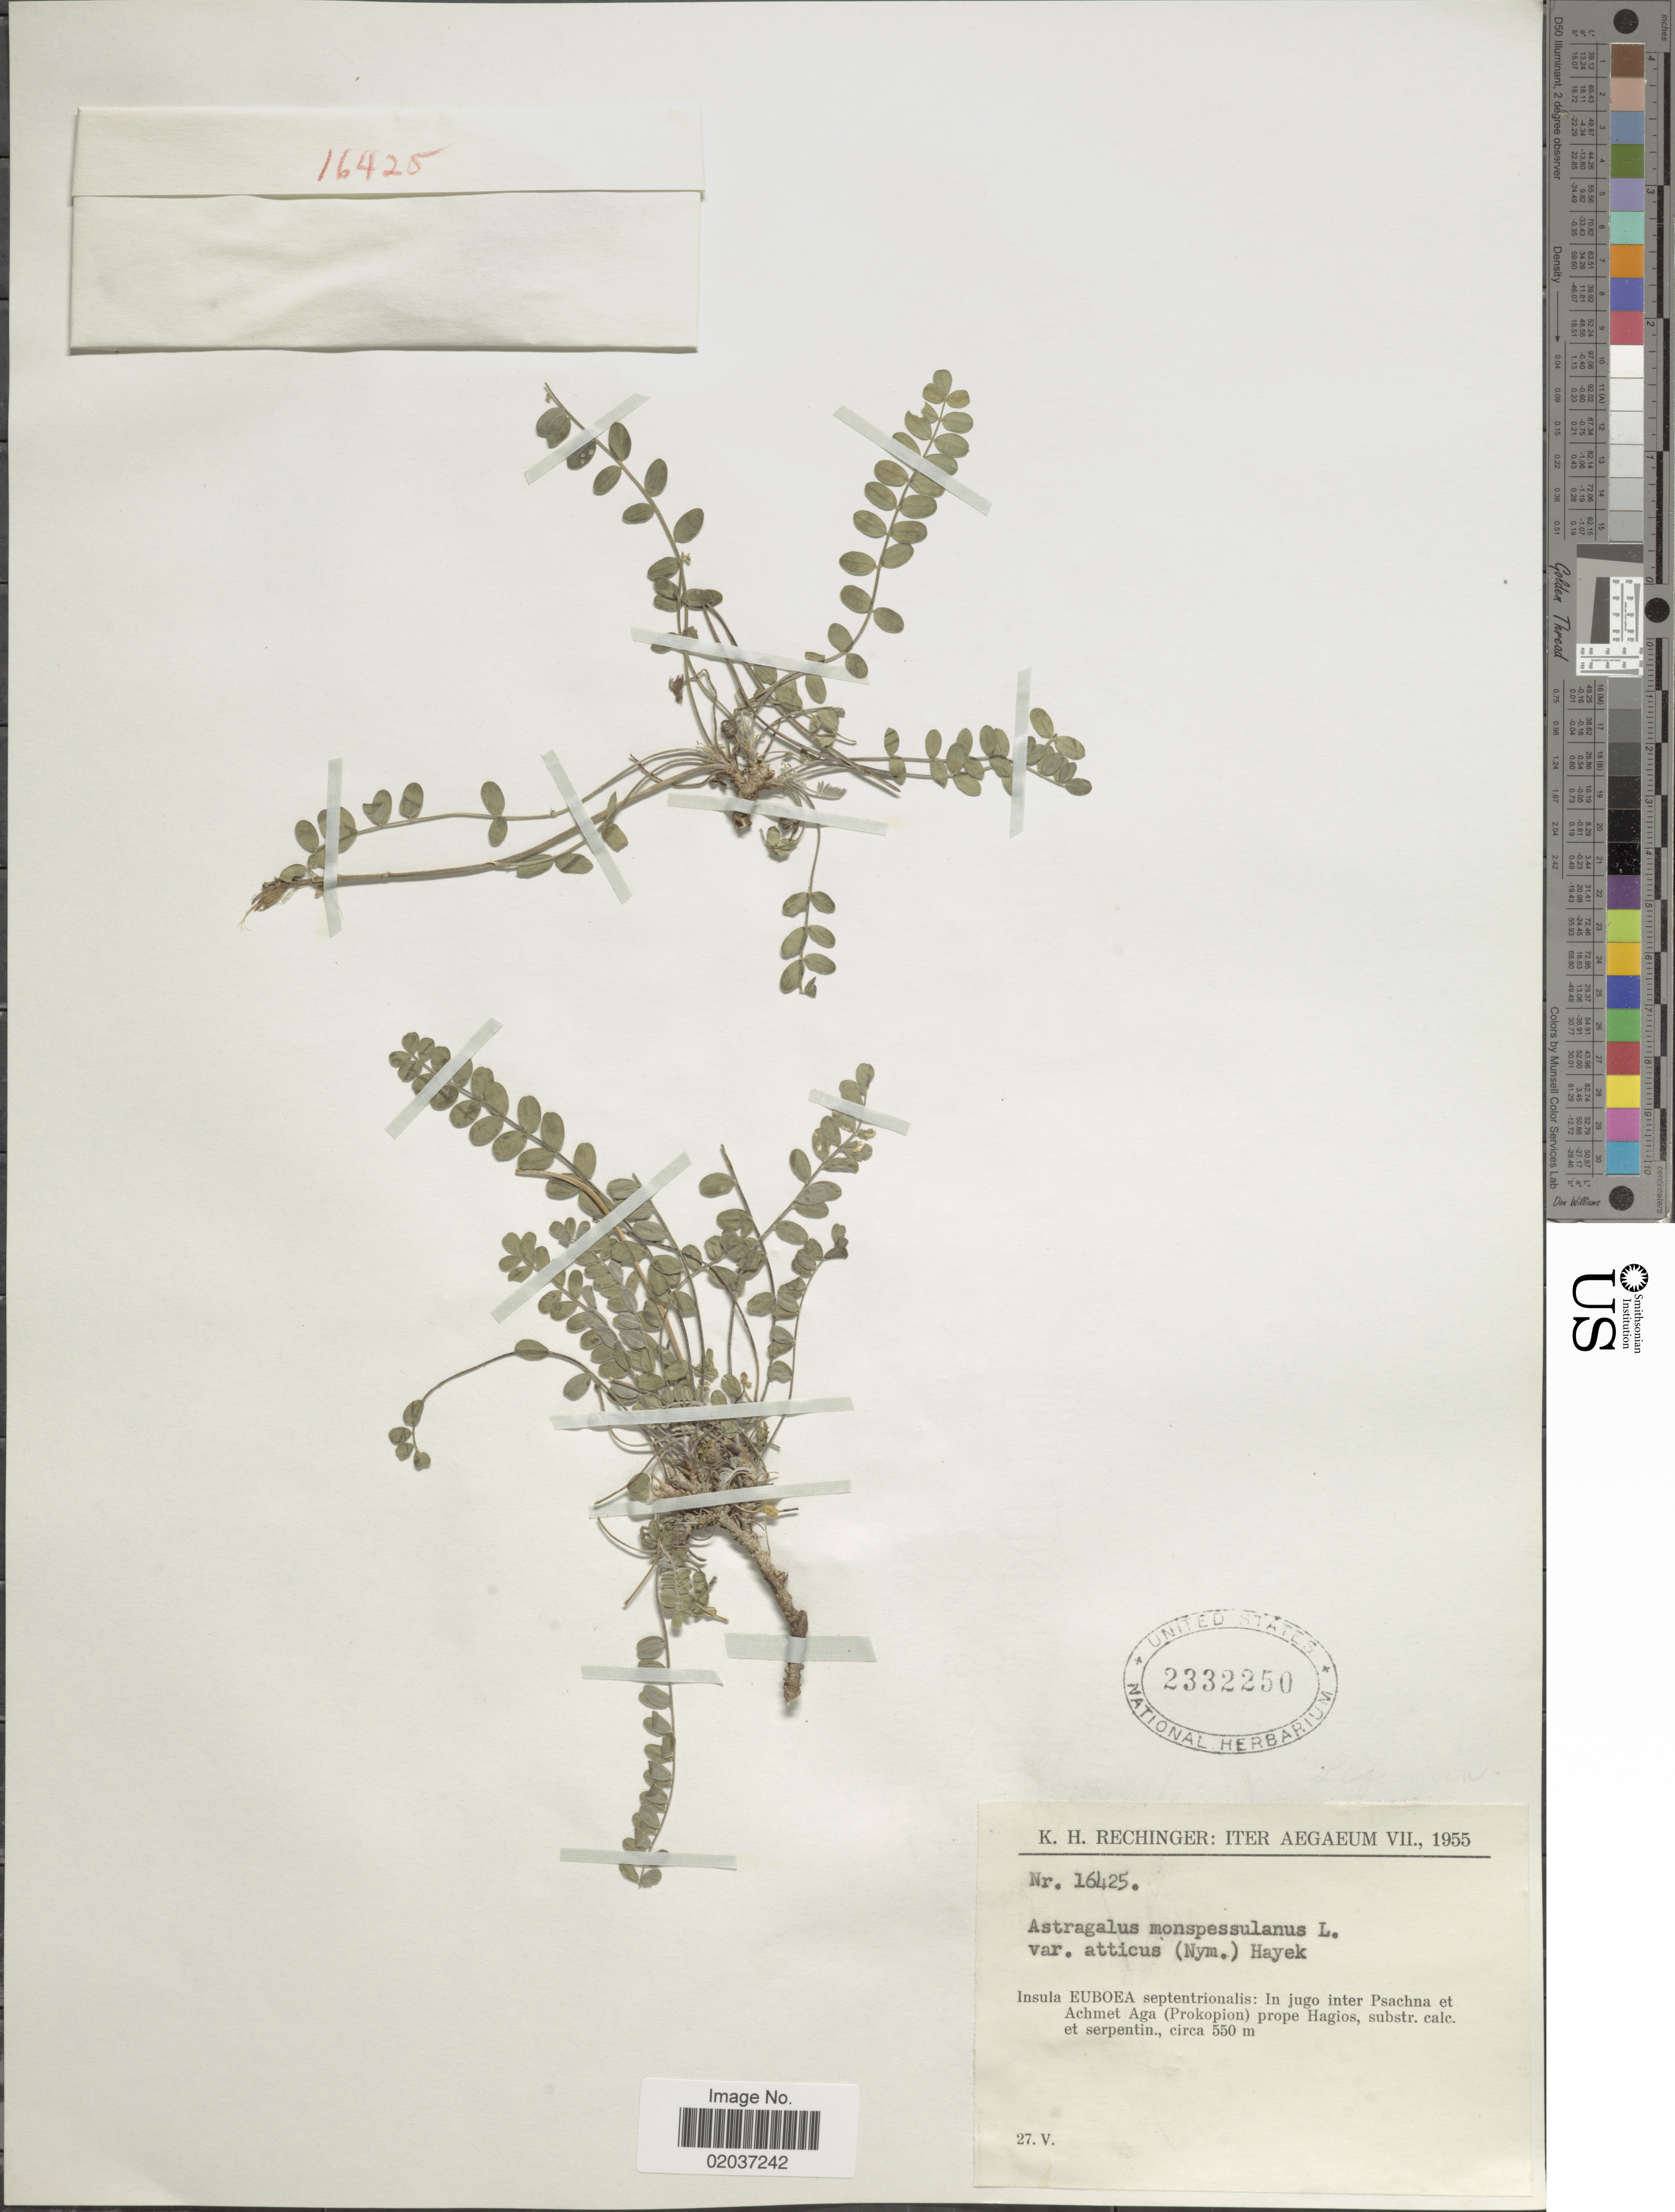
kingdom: Plantae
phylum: Tracheophyta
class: Magnoliopsida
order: Fabales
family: Fabaceae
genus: Astragalus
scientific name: Astragalus monspessulanus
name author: L.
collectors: K. H. Rechinger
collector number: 16425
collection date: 1955-05-27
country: Egypt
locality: Insula Euboea septentrionalis: In jugp inter Psachna et Achmet Aga (Prokopion) prope Hagios, substr. calc. et serpentin.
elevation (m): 550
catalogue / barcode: US 2332250